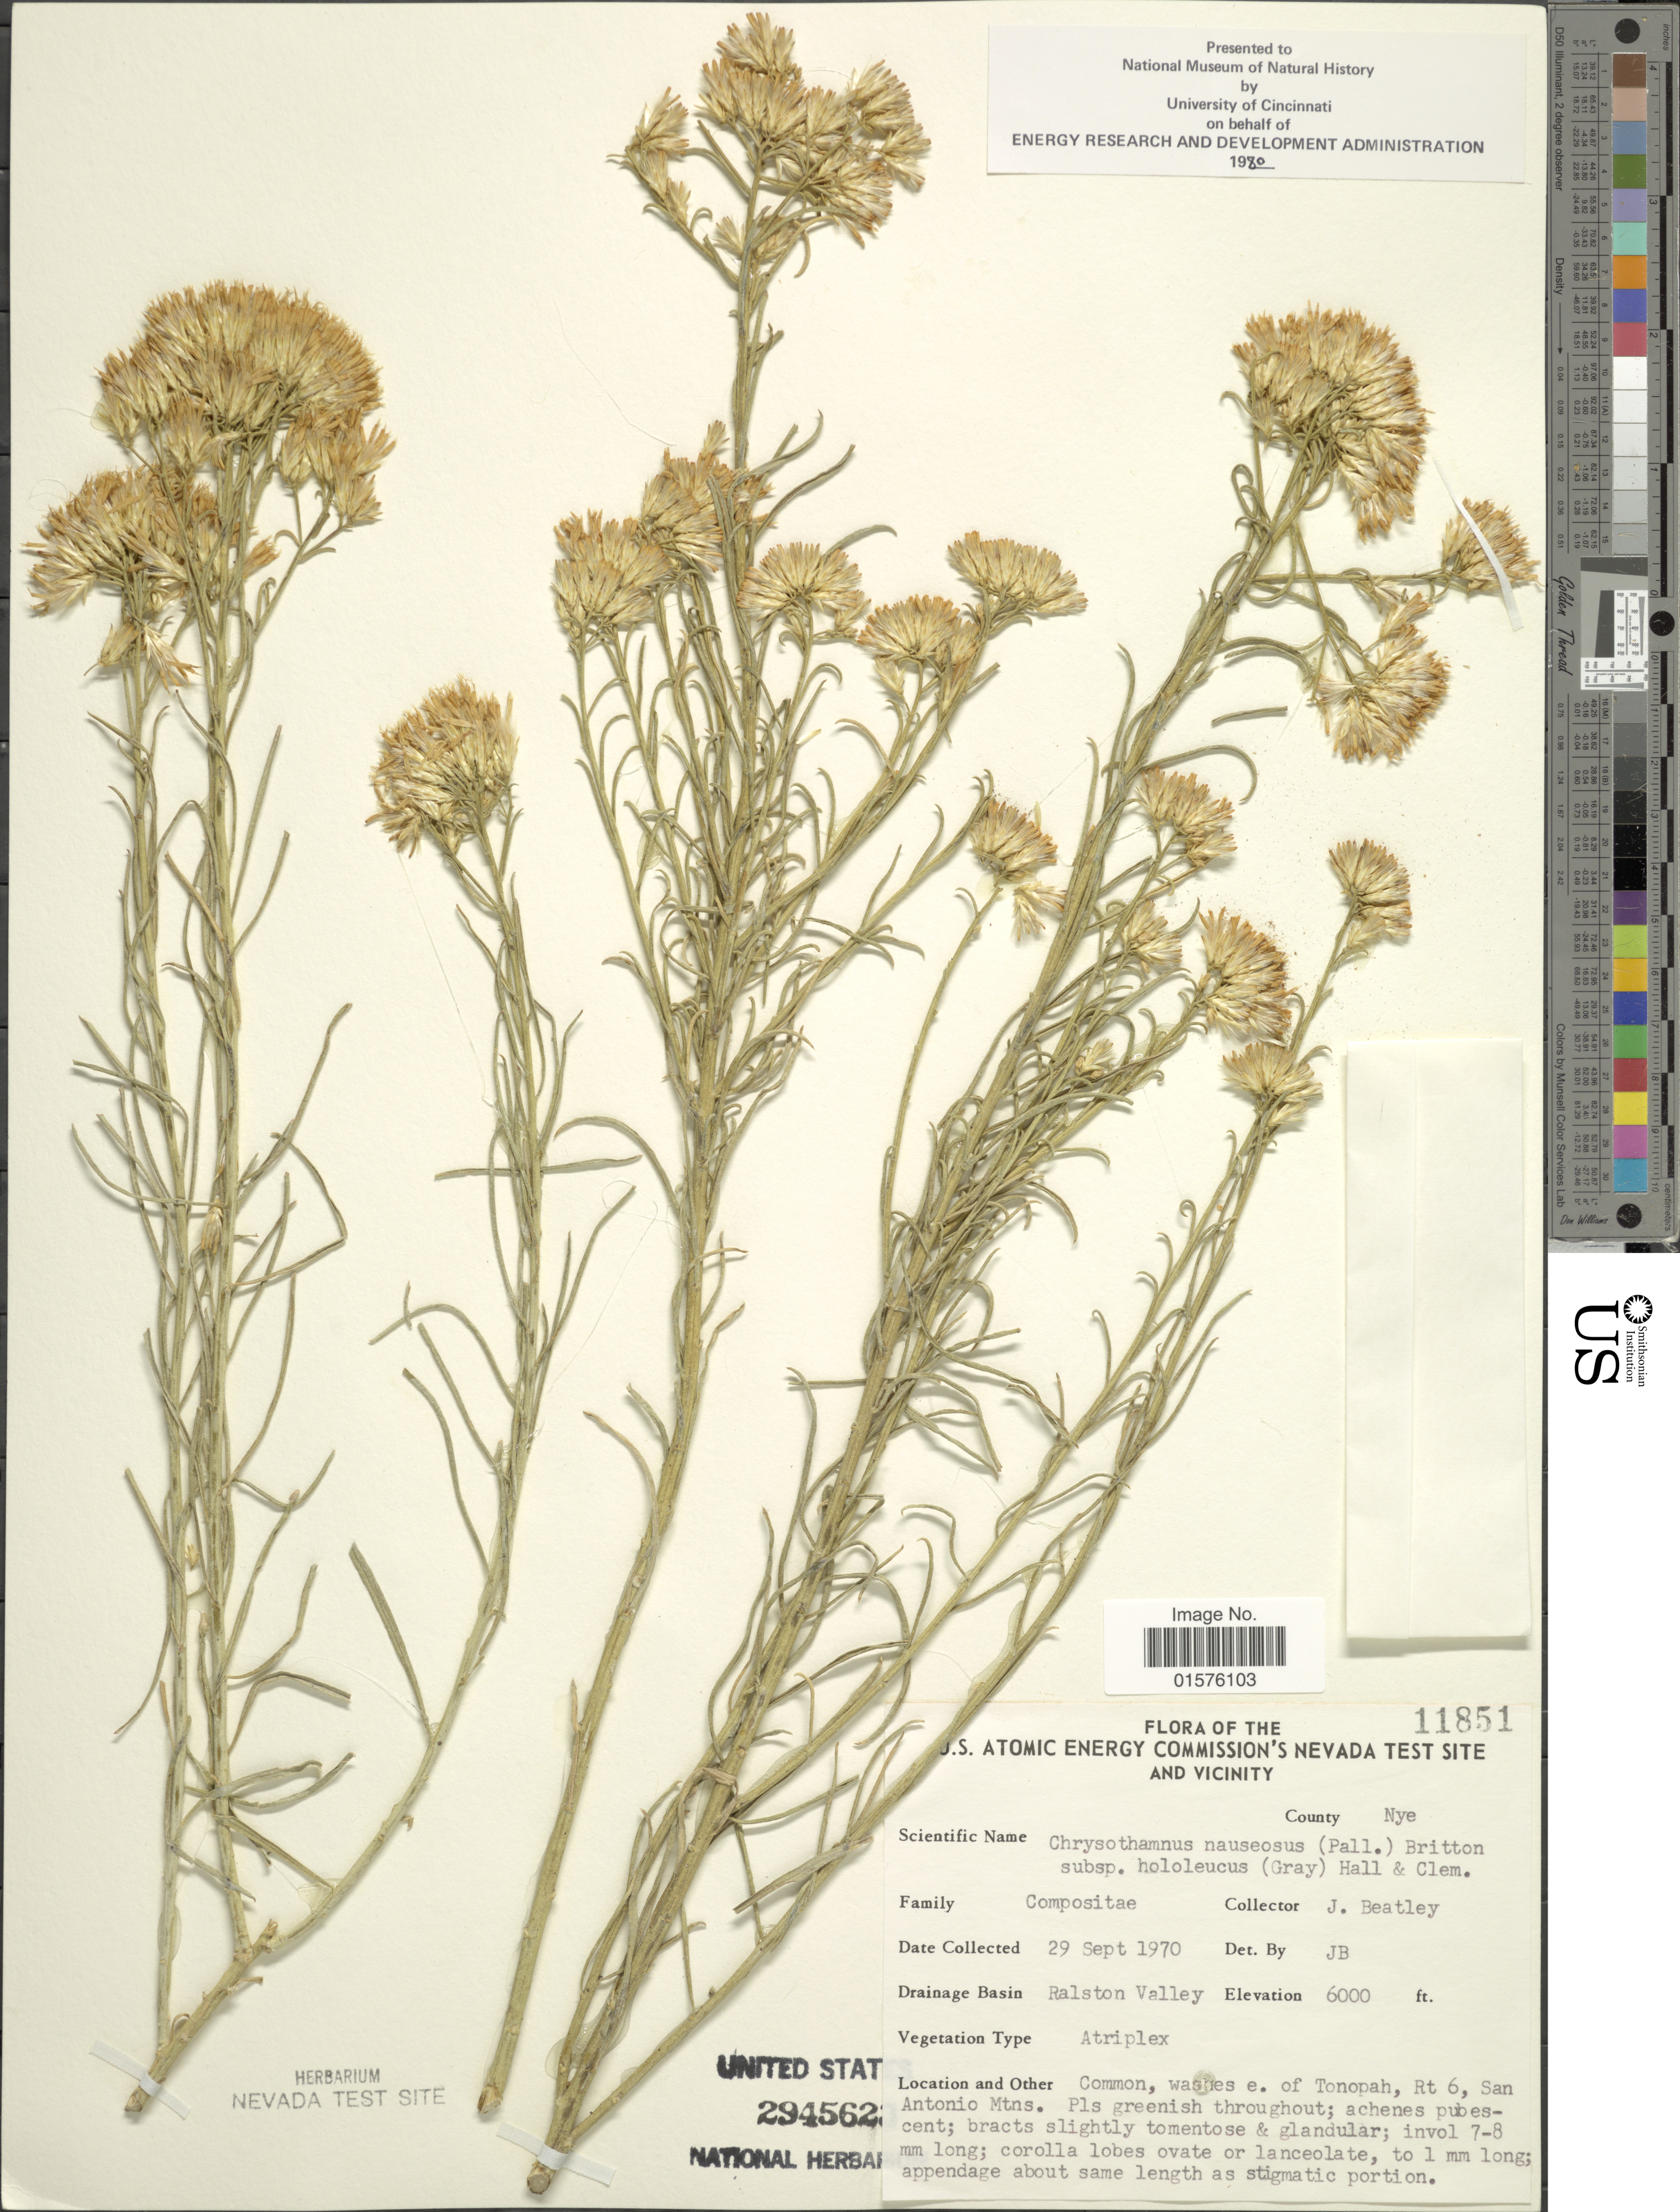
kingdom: Plantae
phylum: Tracheophyta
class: Magnoliopsida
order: Asterales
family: Asteraceae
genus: Ericameria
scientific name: Ericameria nauseosa var. hololeuca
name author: (A. Gray) G.L. Nesom & G.I. Baird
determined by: Urbatsch, Lowell E., Curator (LSU), Louisiana State University (UNITED STATES)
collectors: J. C. Beatley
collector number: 11851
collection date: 1970-09-29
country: United States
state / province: Nevada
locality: The U.S. Atomic Energy Commision's Nevada test site and vicinity, County: Nye, central Kawaich Valley, washes e. of Tonopah, Rt 6, San Antonio Mtns. Drainage basin: Ralston Valley.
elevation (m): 1829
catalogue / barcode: US 294562